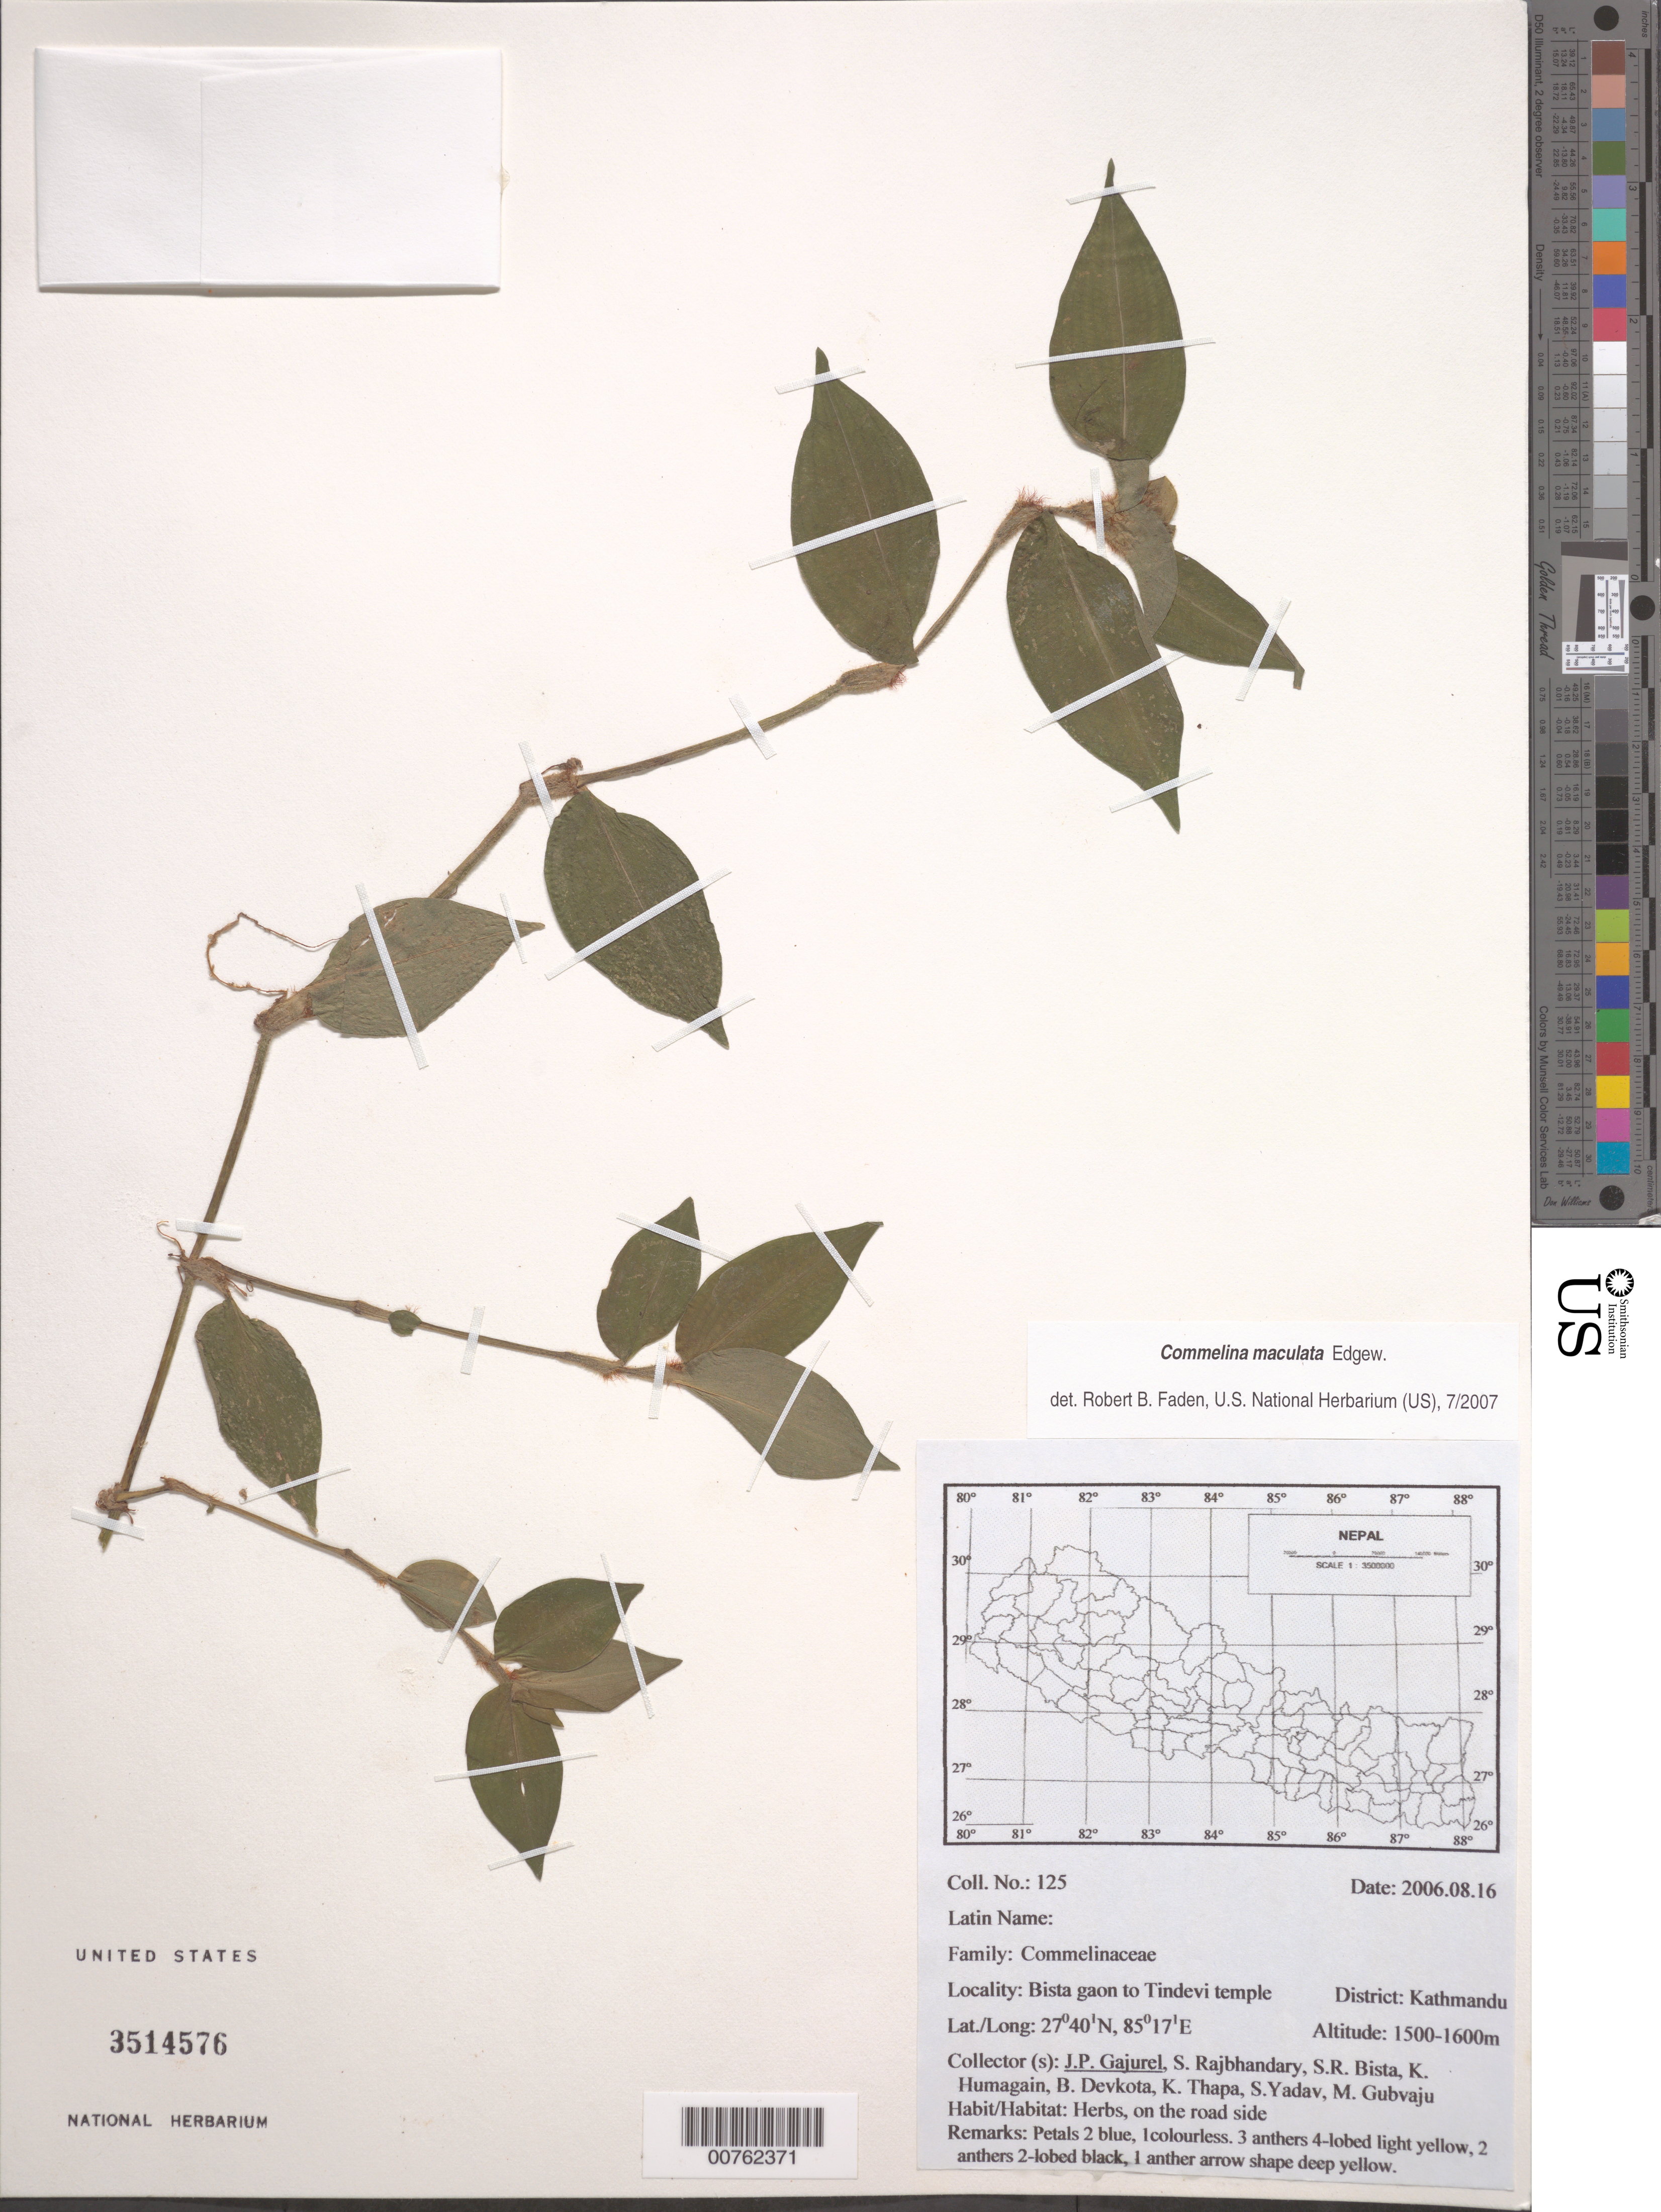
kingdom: Plantae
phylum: Tracheophyta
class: Liliopsida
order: Commelinales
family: Commelinaceae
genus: Commelina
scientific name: Commelina maculata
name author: Edgew.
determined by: Faden, Robert B., (US), Smithsonian Institution - National Museum of Natural History (UNITED STATES)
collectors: J. Gajurel et al.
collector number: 125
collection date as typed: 16 Aug 2006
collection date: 2006-08-16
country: Nepal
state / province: Bagmati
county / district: Kathmandu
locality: Bista gaon to Tindevi temple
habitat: Herbs, on the road side.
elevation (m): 1500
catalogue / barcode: US 3514576